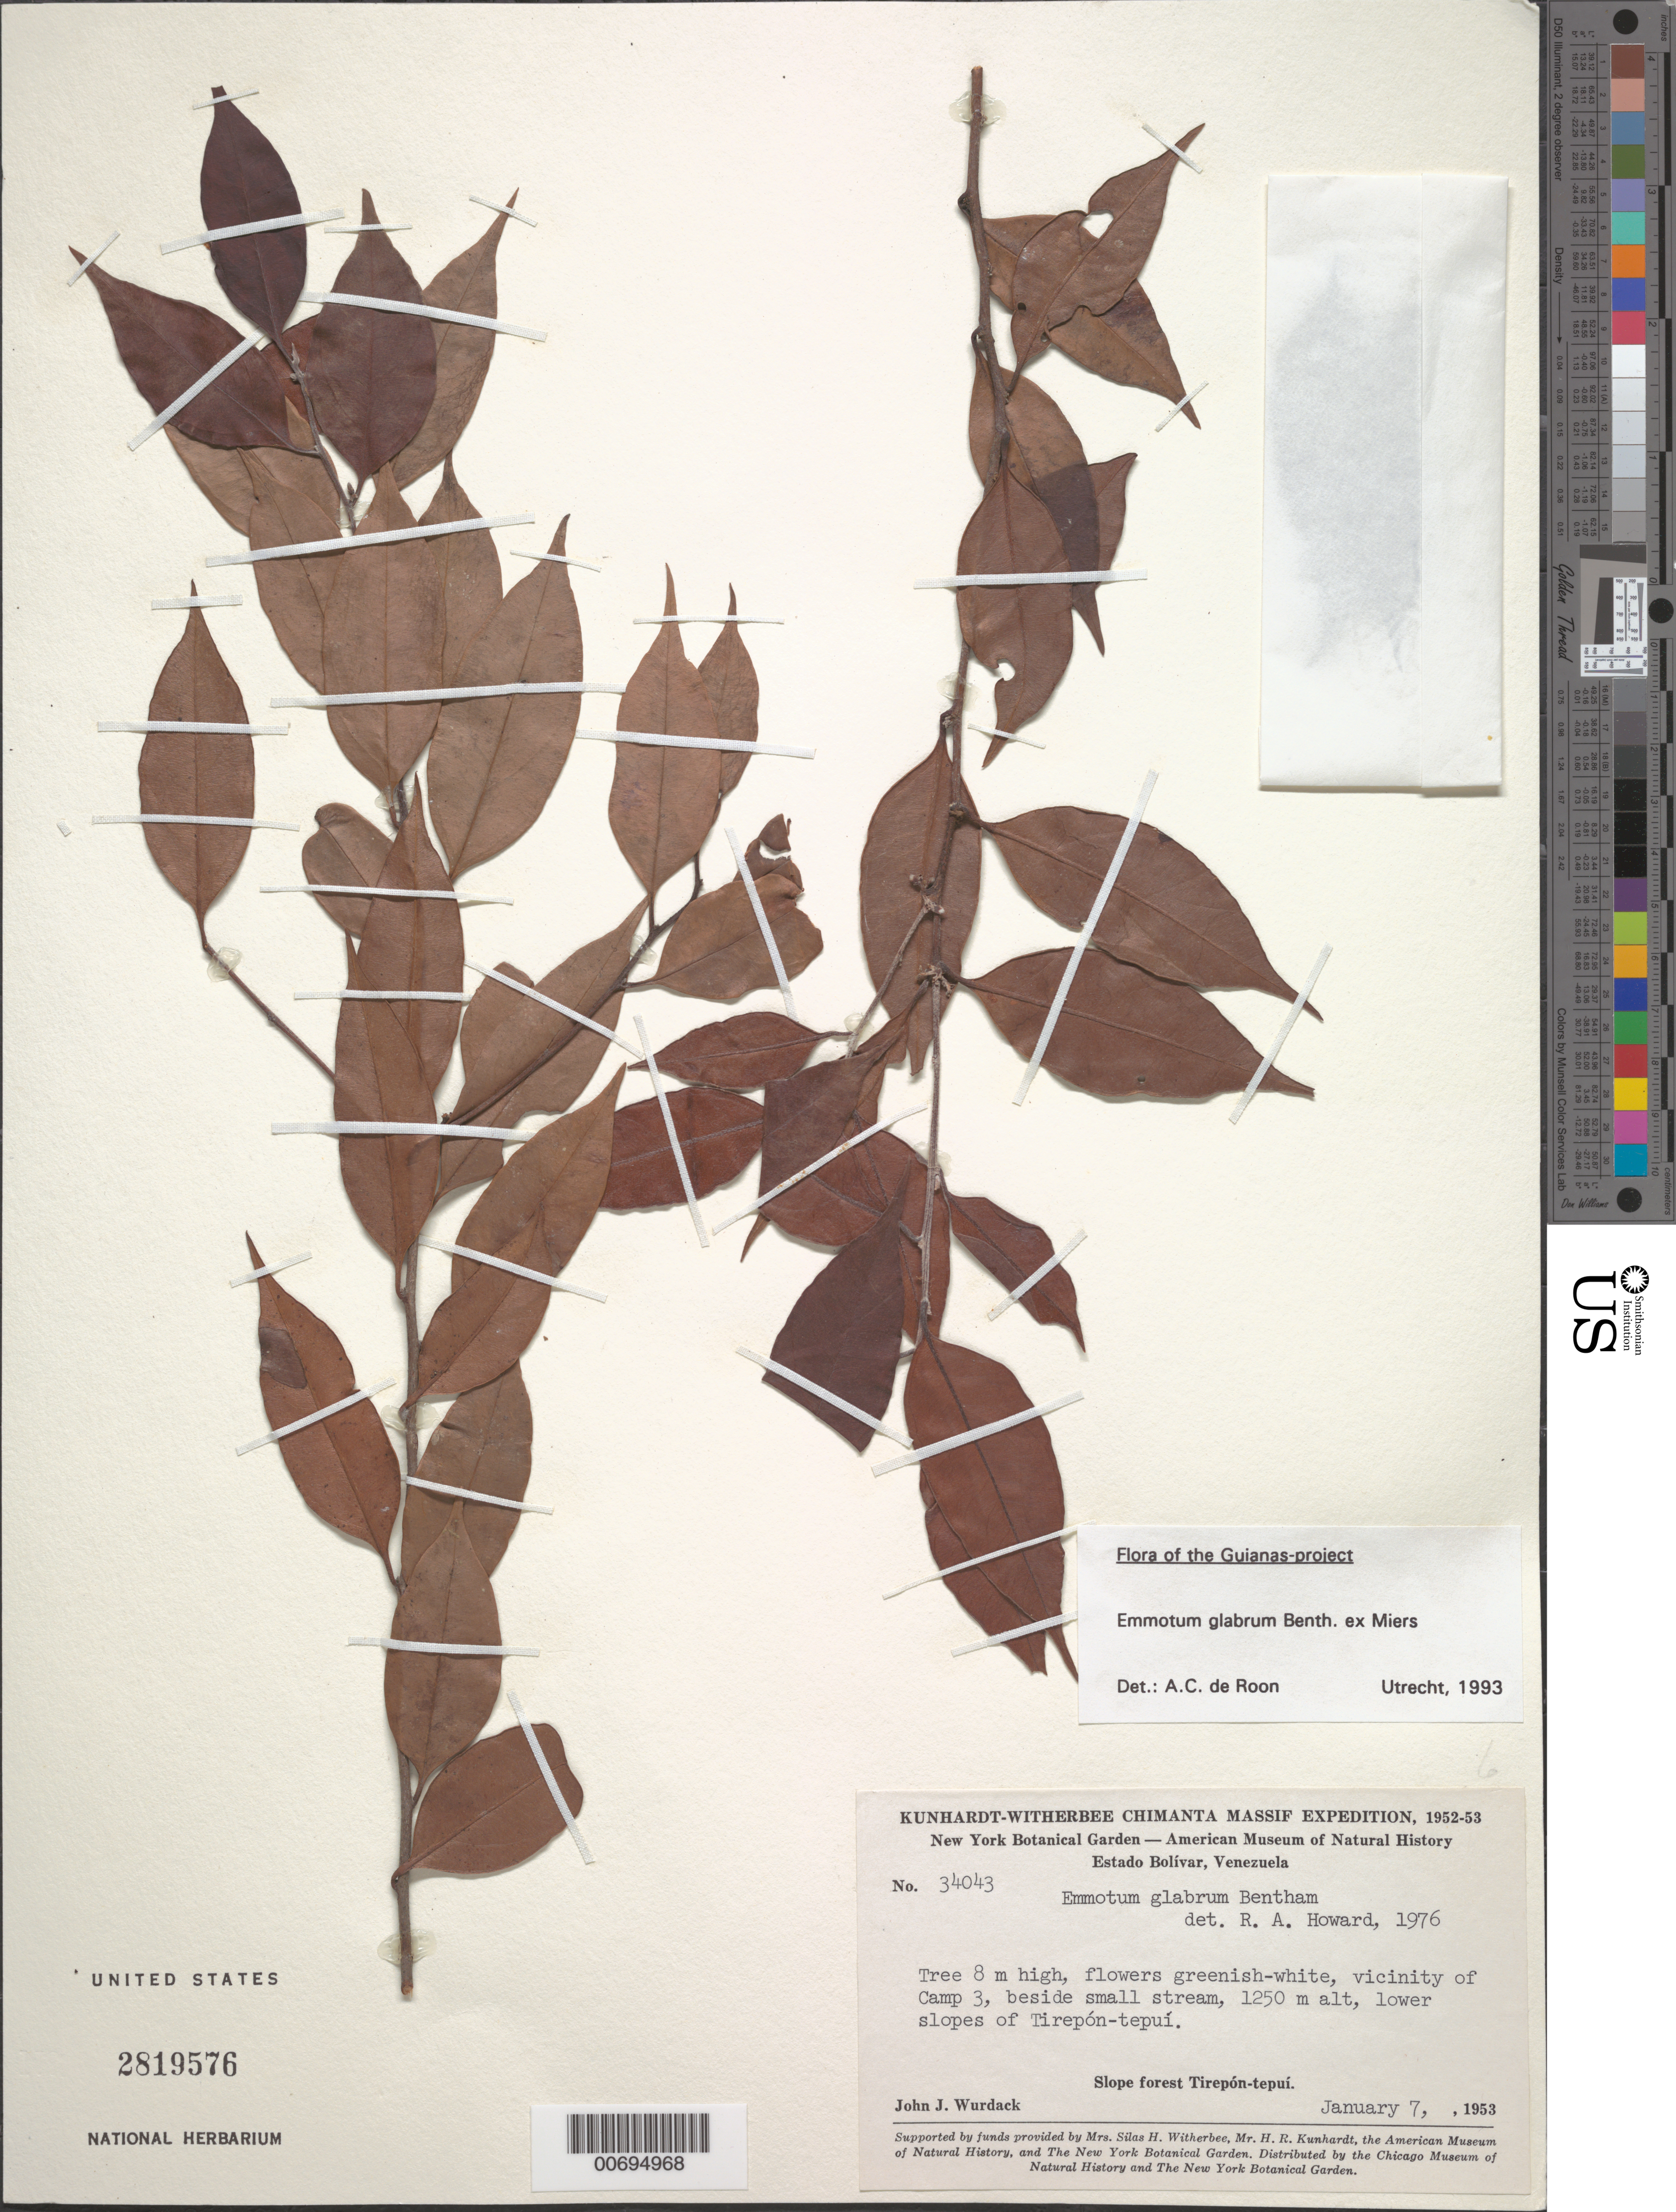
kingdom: Plantae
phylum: Tracheophyta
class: Magnoliopsida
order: Metteniusales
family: Metteniusaceae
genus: Emmotum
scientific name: Emmotum glabrum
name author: Benth. ex Miers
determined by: de Roon, A. C.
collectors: J. J. Wurdack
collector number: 34043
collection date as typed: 7-Jan-53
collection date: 1953-01-07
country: Venezuela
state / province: Bolívar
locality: Tirepón-tepuí, Río Asaporpo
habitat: Beside small stream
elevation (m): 1250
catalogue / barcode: US 2819576